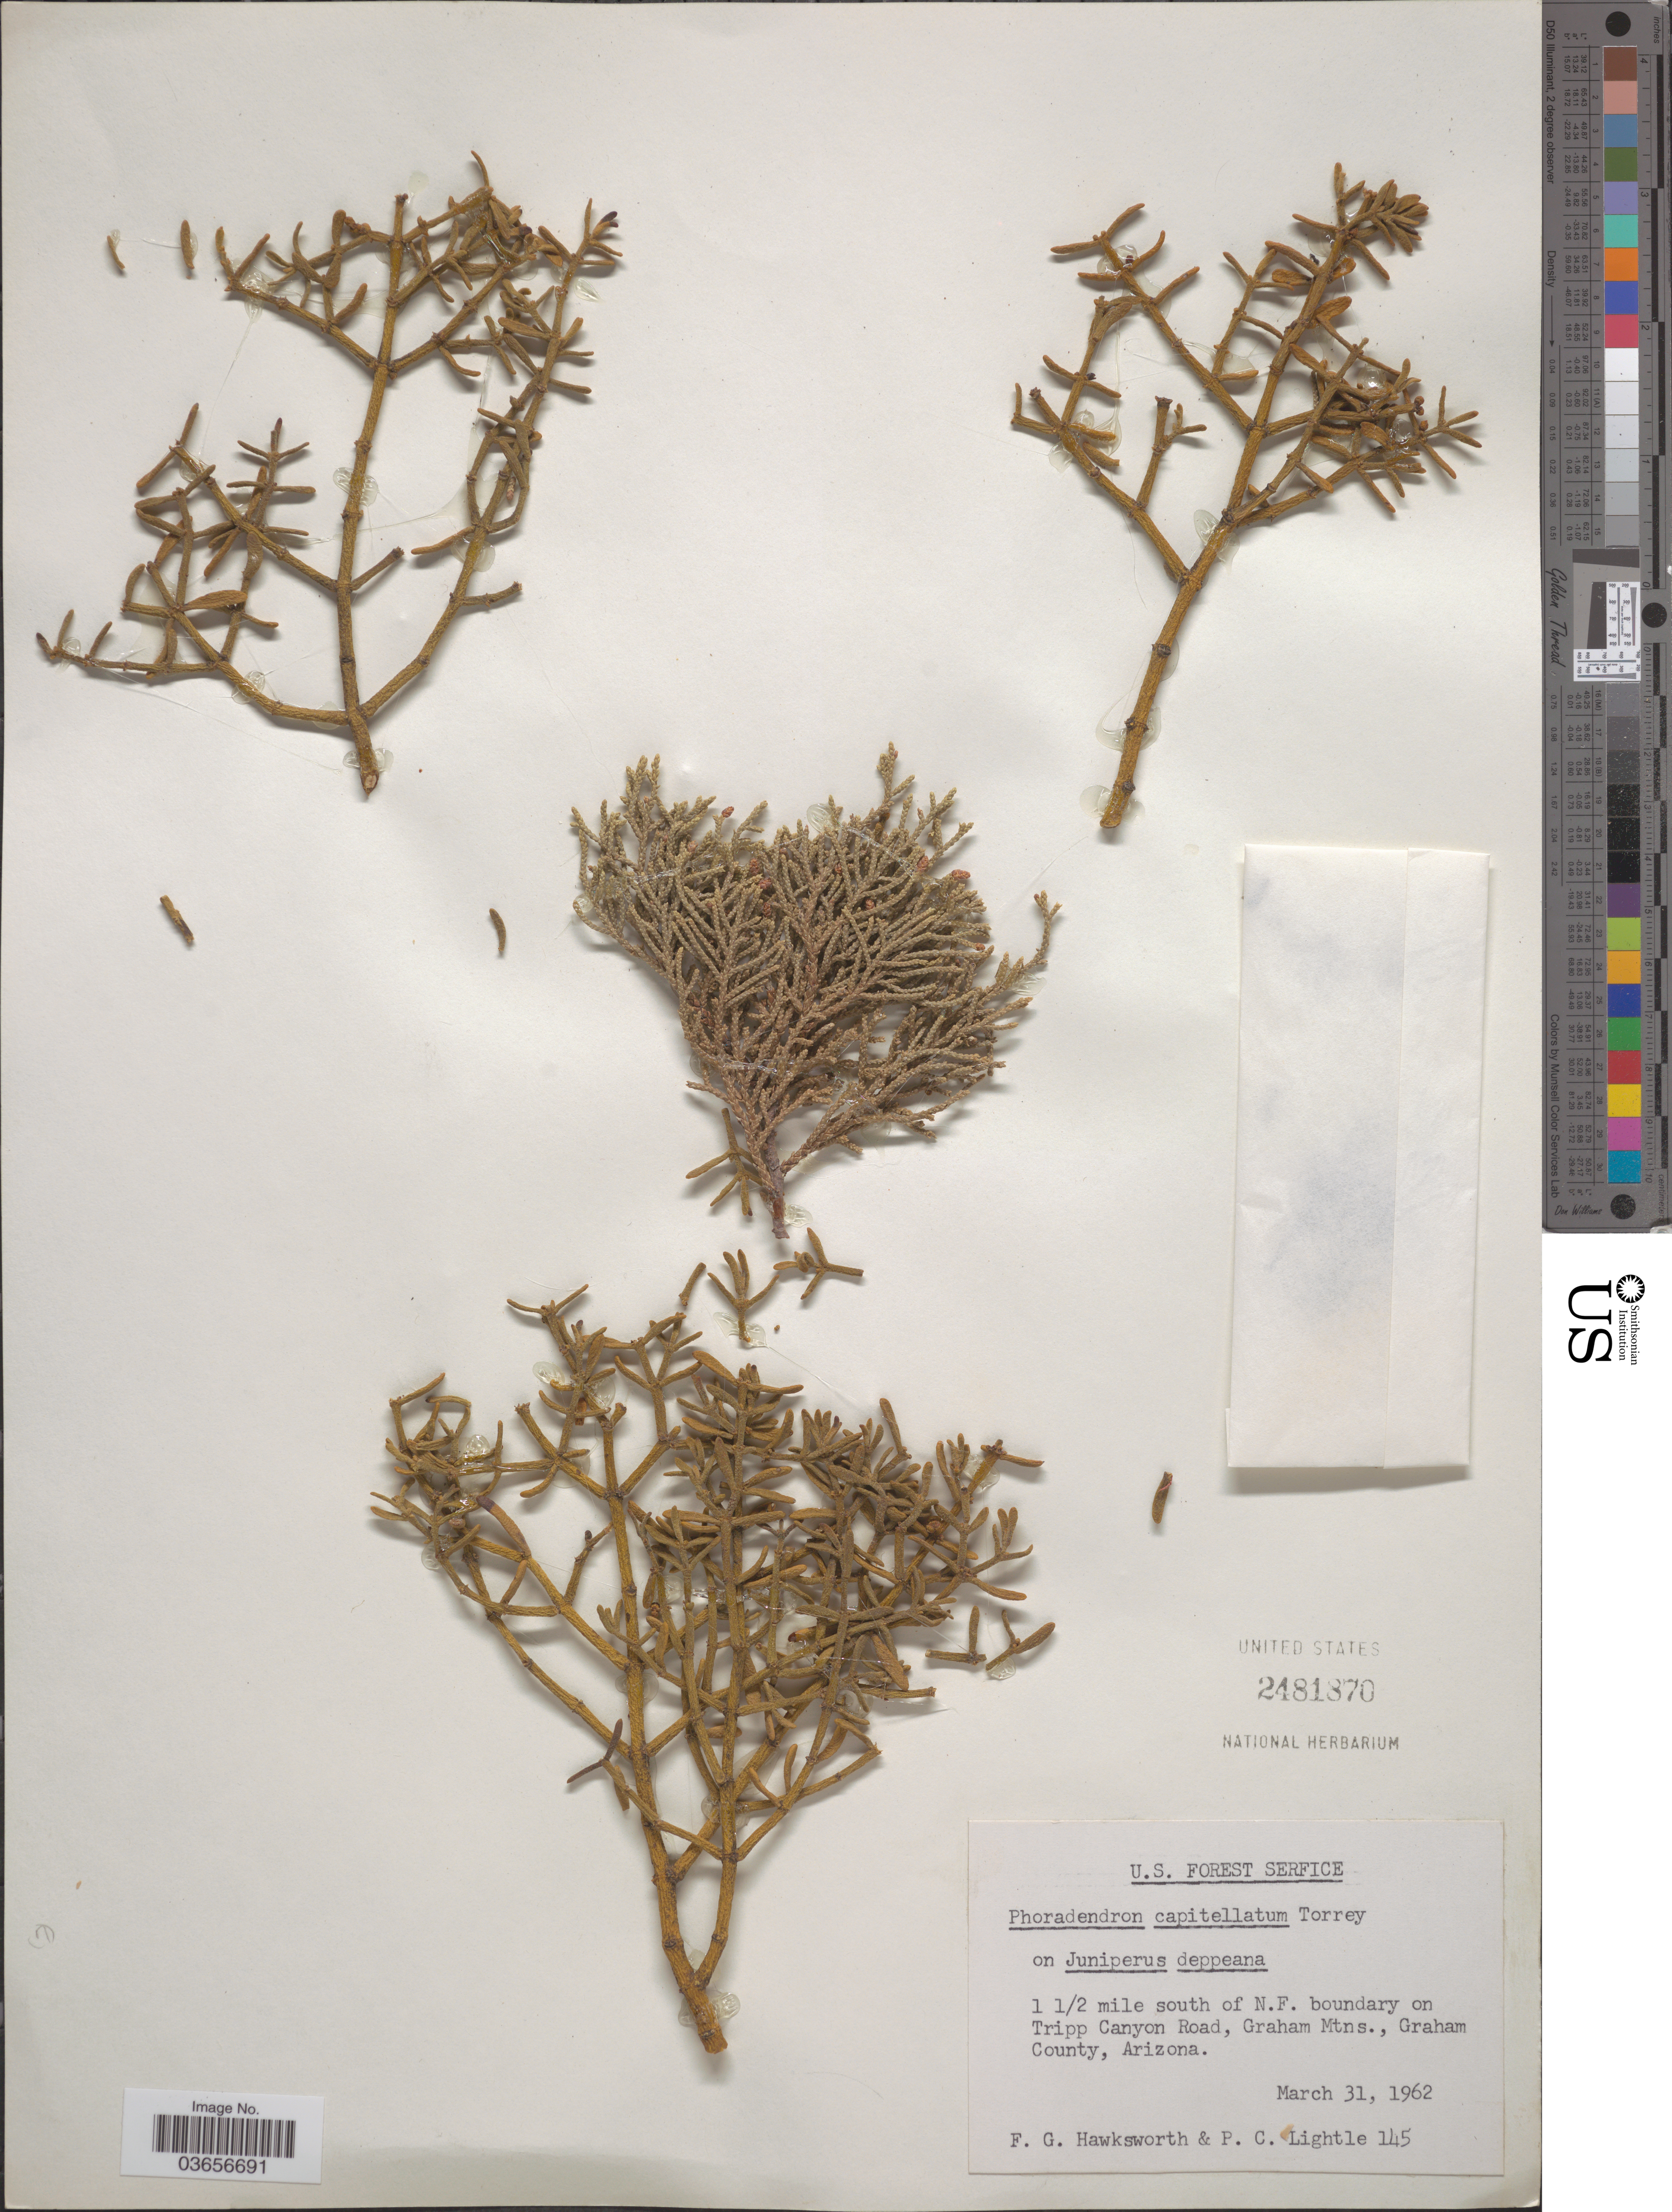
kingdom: Plantae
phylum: Tracheophyta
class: Magnoliopsida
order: Santalales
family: Viscaceae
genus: Phoradendron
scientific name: Phoradendron bolleanum var. capitellanum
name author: (Torr. ex Trel.) Kearney & Peebles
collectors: F. G. Hawksworth & P. Lightle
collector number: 145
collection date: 1962-03-31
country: United States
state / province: Arizona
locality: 1½ mile south of N.F. boundary on Tripp Canyon Road, Graham Mtns., Graham County.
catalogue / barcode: US 2481870